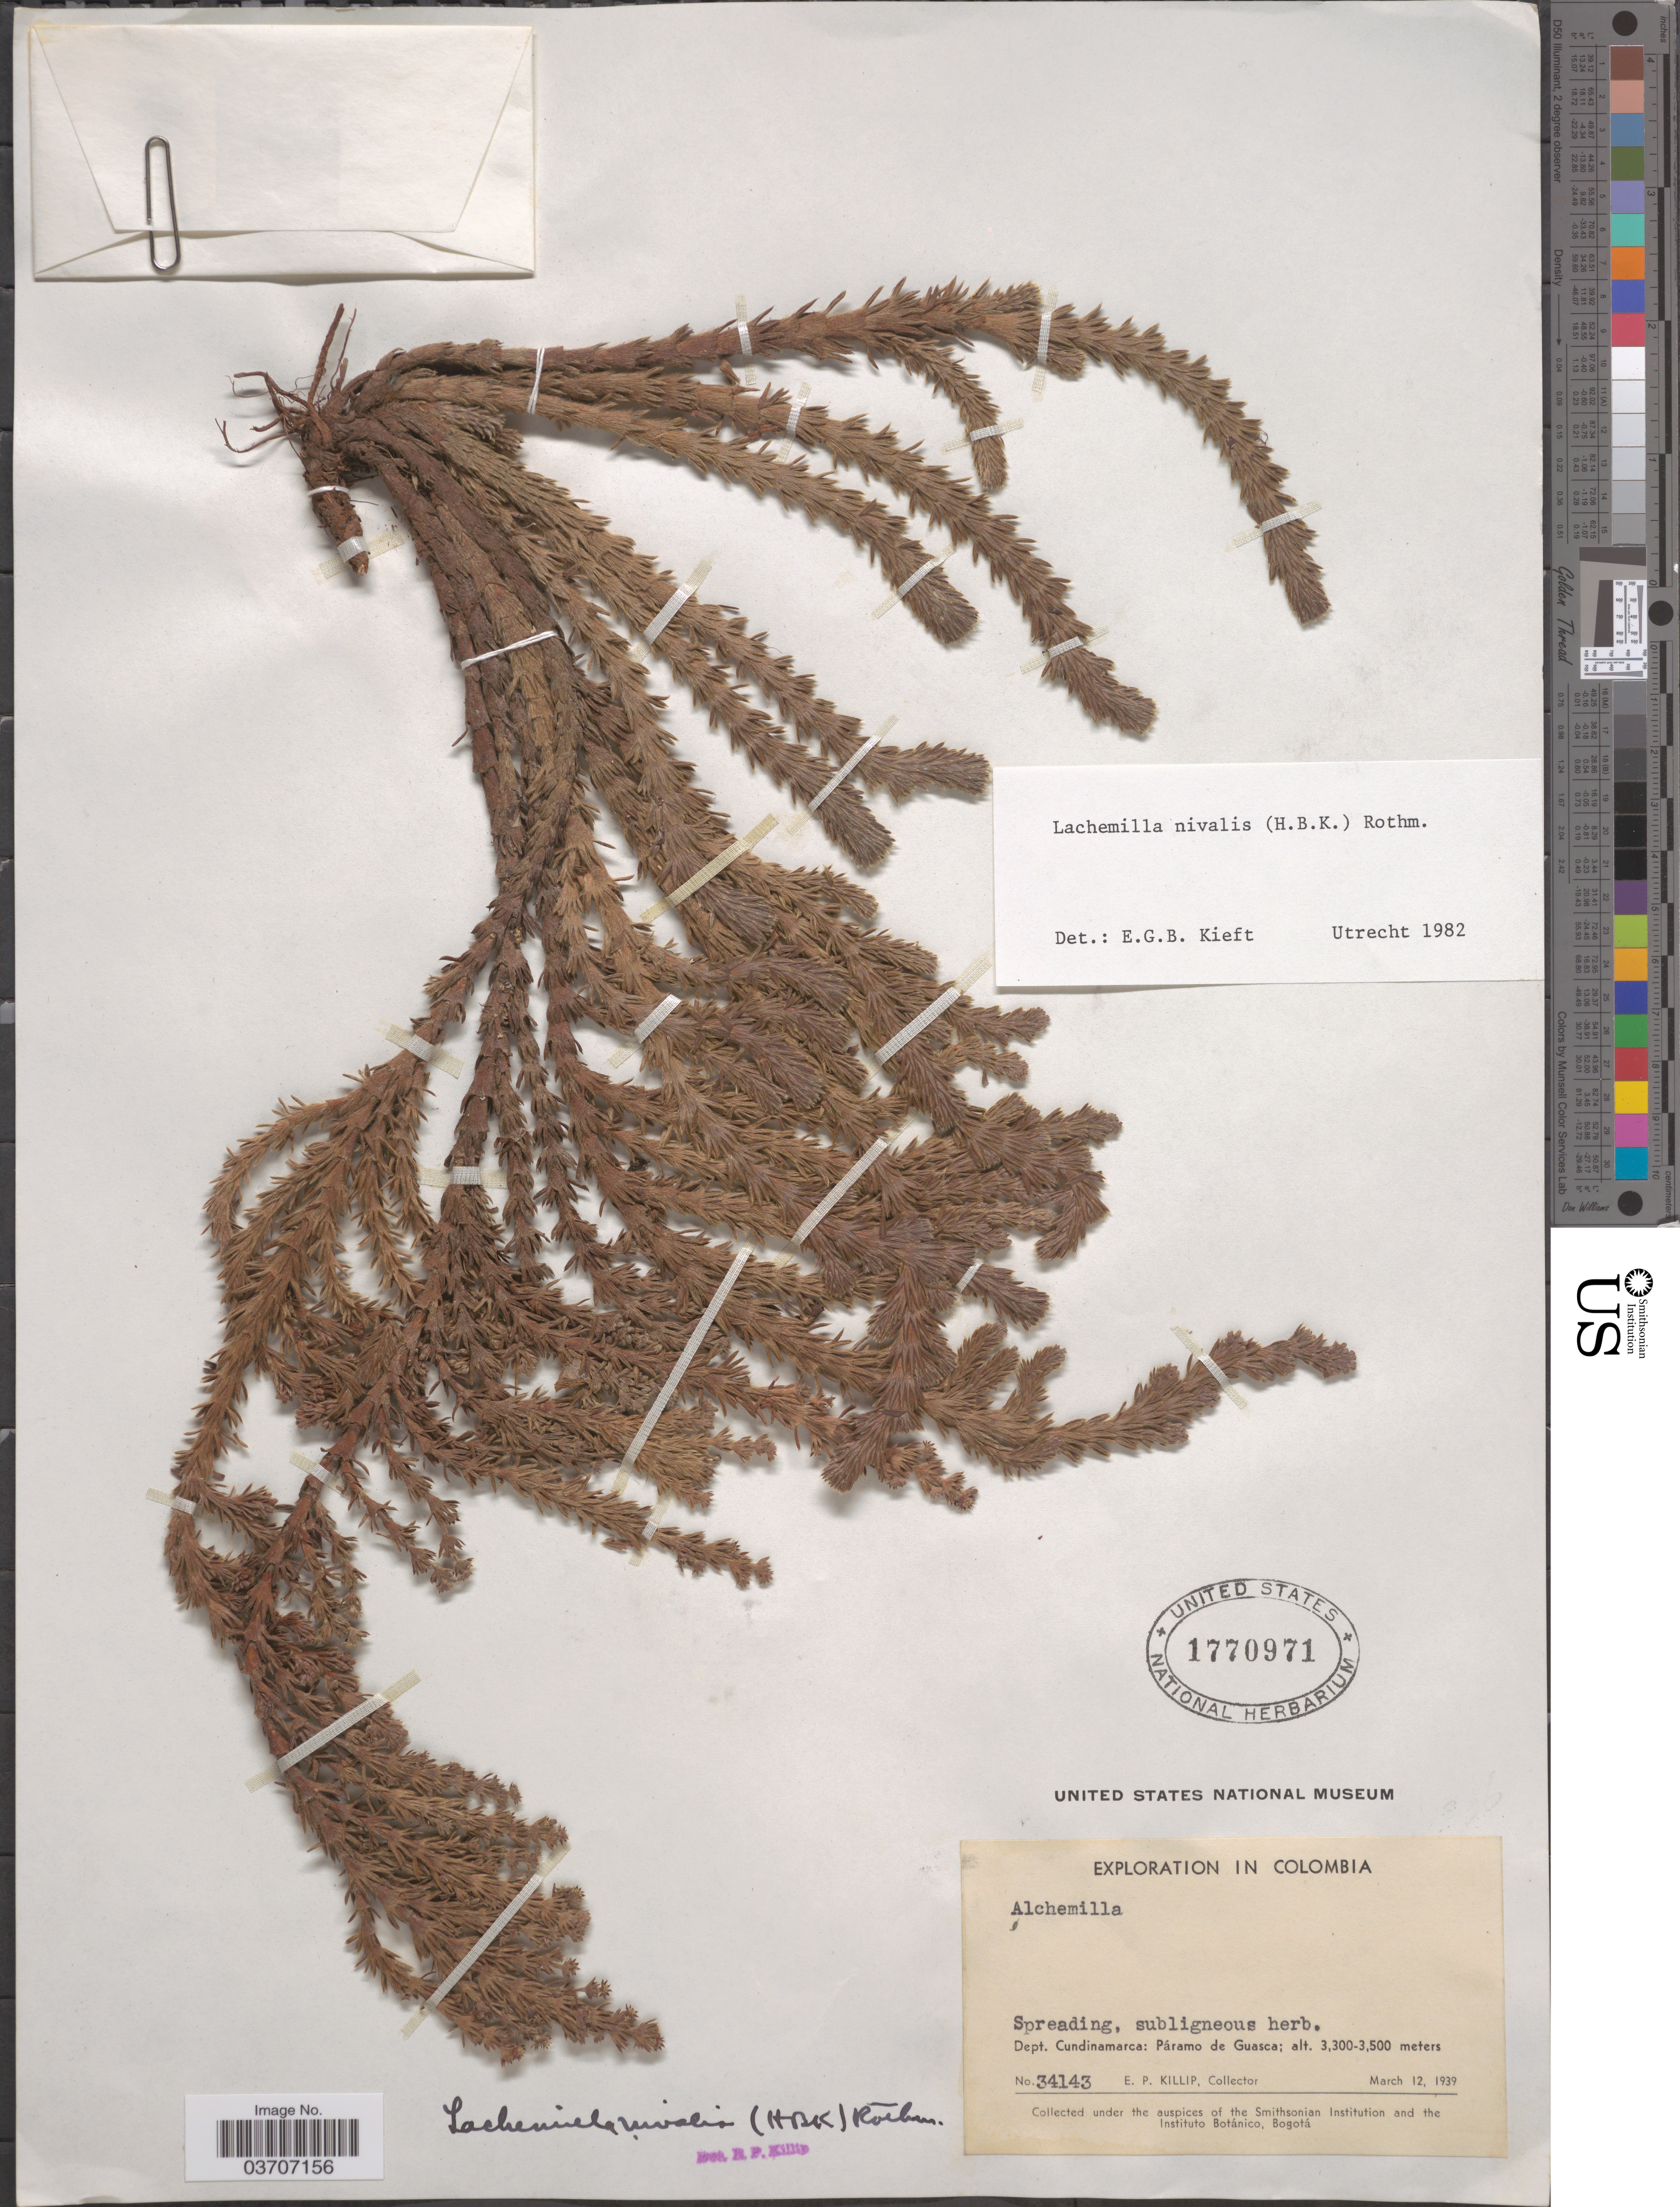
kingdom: Plantae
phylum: Tracheophyta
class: Magnoliopsida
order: Rosales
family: Rosaceae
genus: Lachemilla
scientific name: Lachemilla nivalis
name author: (Kunth) Rothm.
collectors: E. P. Killip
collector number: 34143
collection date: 1939-03-12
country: Colombia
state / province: Cundinamarca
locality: Dept. Cundinamarca: Páramo de Guasca.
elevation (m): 3300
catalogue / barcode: US 1770971